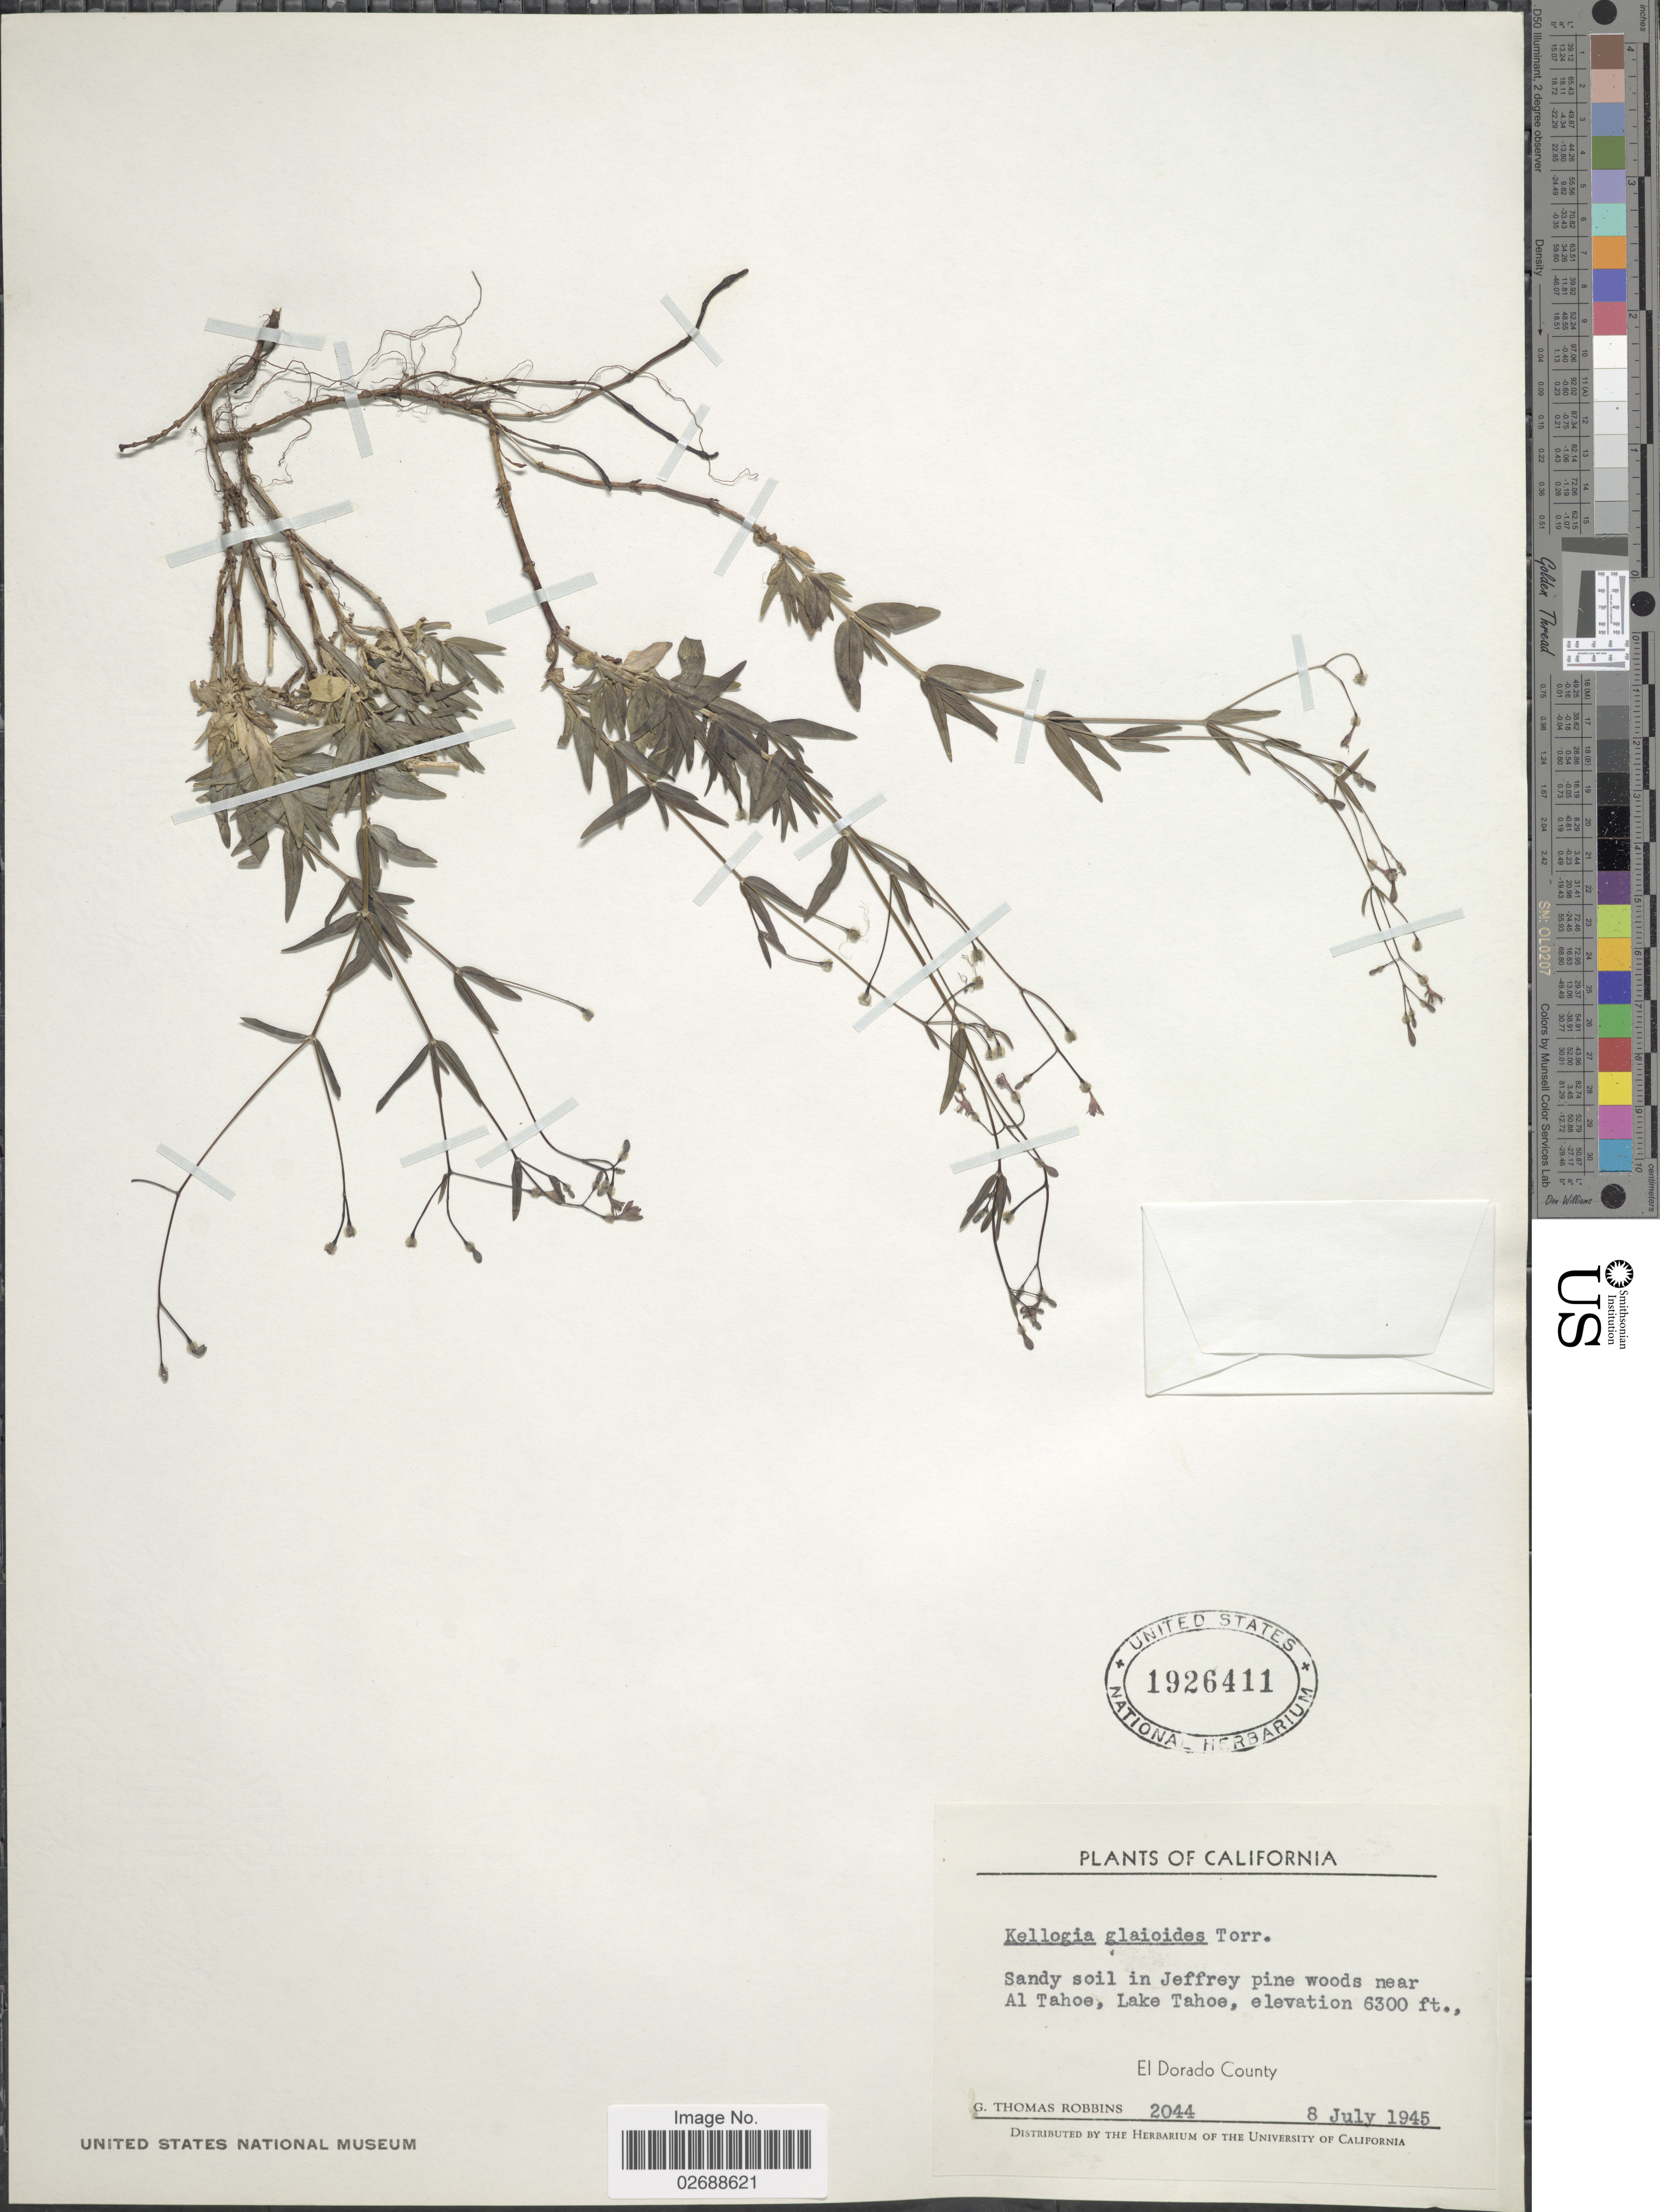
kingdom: Plantae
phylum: Tracheophyta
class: Magnoliopsida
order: Gentianales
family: Rubiaceae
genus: Kelloggia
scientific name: Kelloggia galioides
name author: Torr.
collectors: G. T. Robbins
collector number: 2044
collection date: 1945-07-08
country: United States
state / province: California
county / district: El Dorado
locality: Near Al Tahoe, Lake Tahoe. El Dorado County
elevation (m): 1920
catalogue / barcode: US 1926411